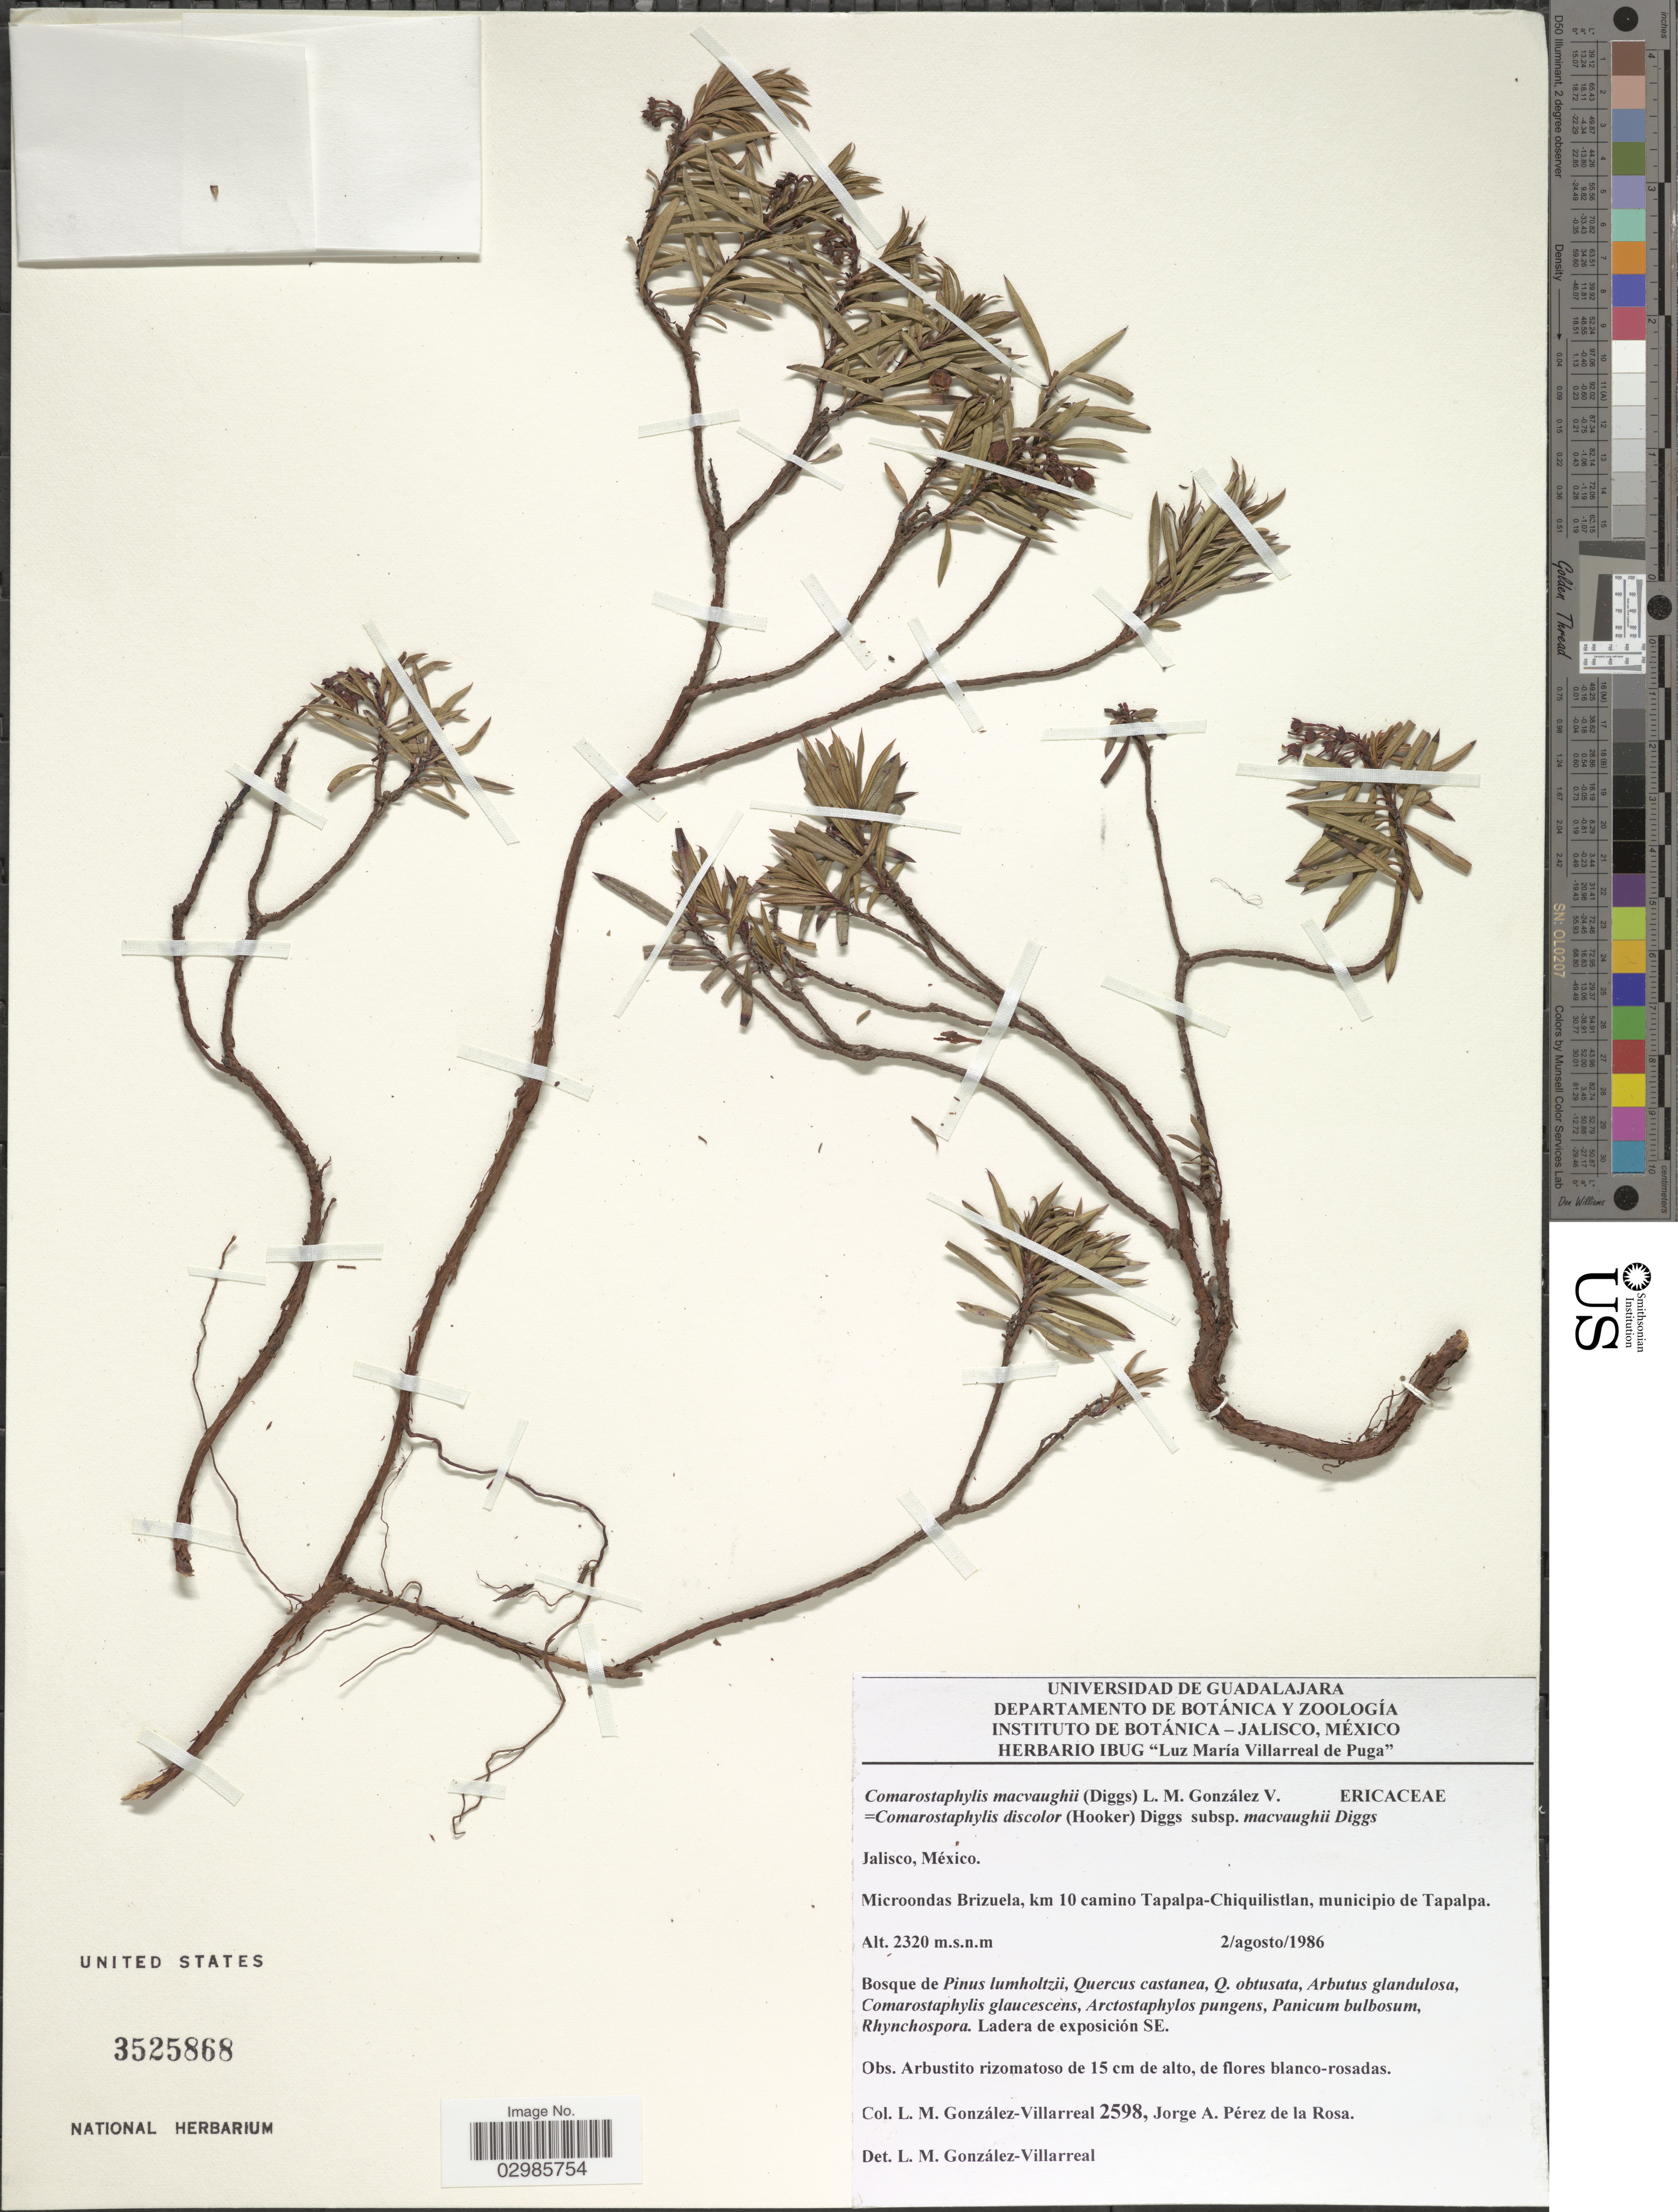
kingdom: Plantae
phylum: Tracheophyta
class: Magnoliopsida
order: Ericales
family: Ericaceae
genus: Comarostaphylis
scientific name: Comarostaphylis macvaughii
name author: (Diggs) L.M. González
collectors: L. M. González & J. A. Pérez de la Rosa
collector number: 2598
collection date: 1986-08-02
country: Mexico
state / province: Jalisco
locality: Microondas Brizuela, km 10 camino Tapalpa-Chiquilistlan, municipio de Tapalpa.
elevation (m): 2320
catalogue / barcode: US 3525868